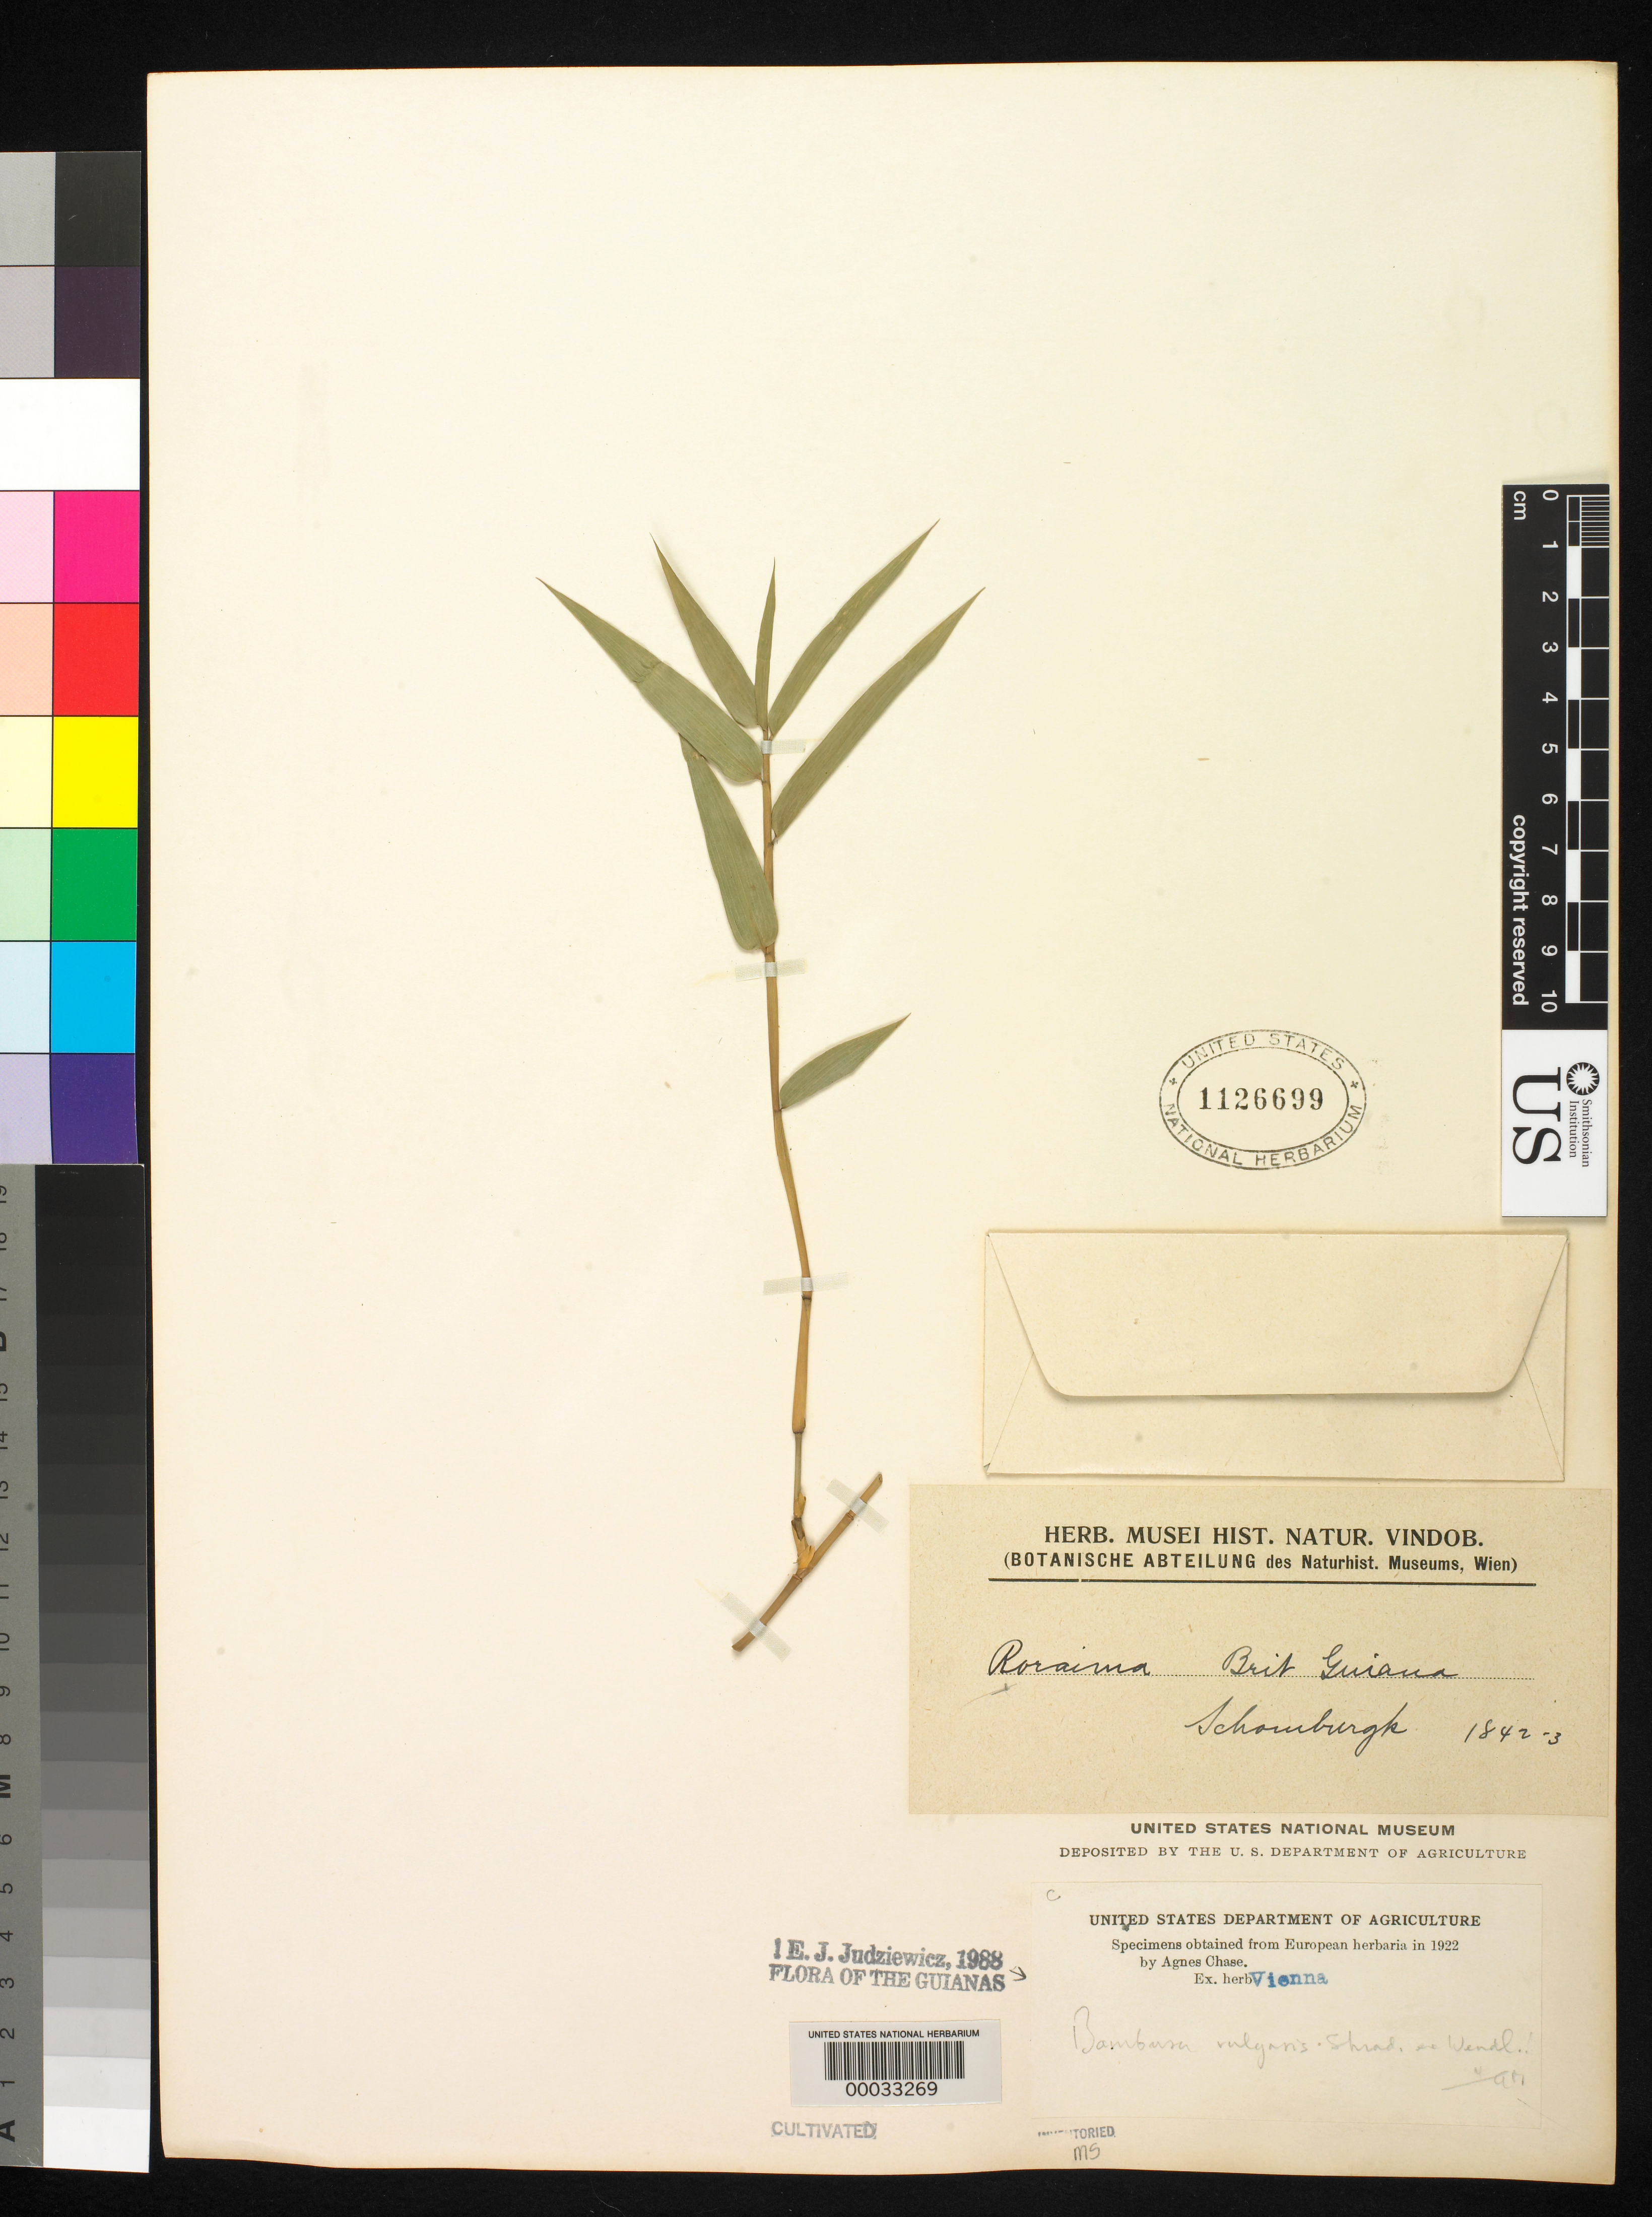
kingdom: Plantae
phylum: Tracheophyta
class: Liliopsida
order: Poales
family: Poaceae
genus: Bambusa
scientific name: Bambusa vulgaris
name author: Schrad. ex J.C. Wendl.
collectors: R. H. Schomburgk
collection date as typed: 1842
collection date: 1842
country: Guyana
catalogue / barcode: US 1126699